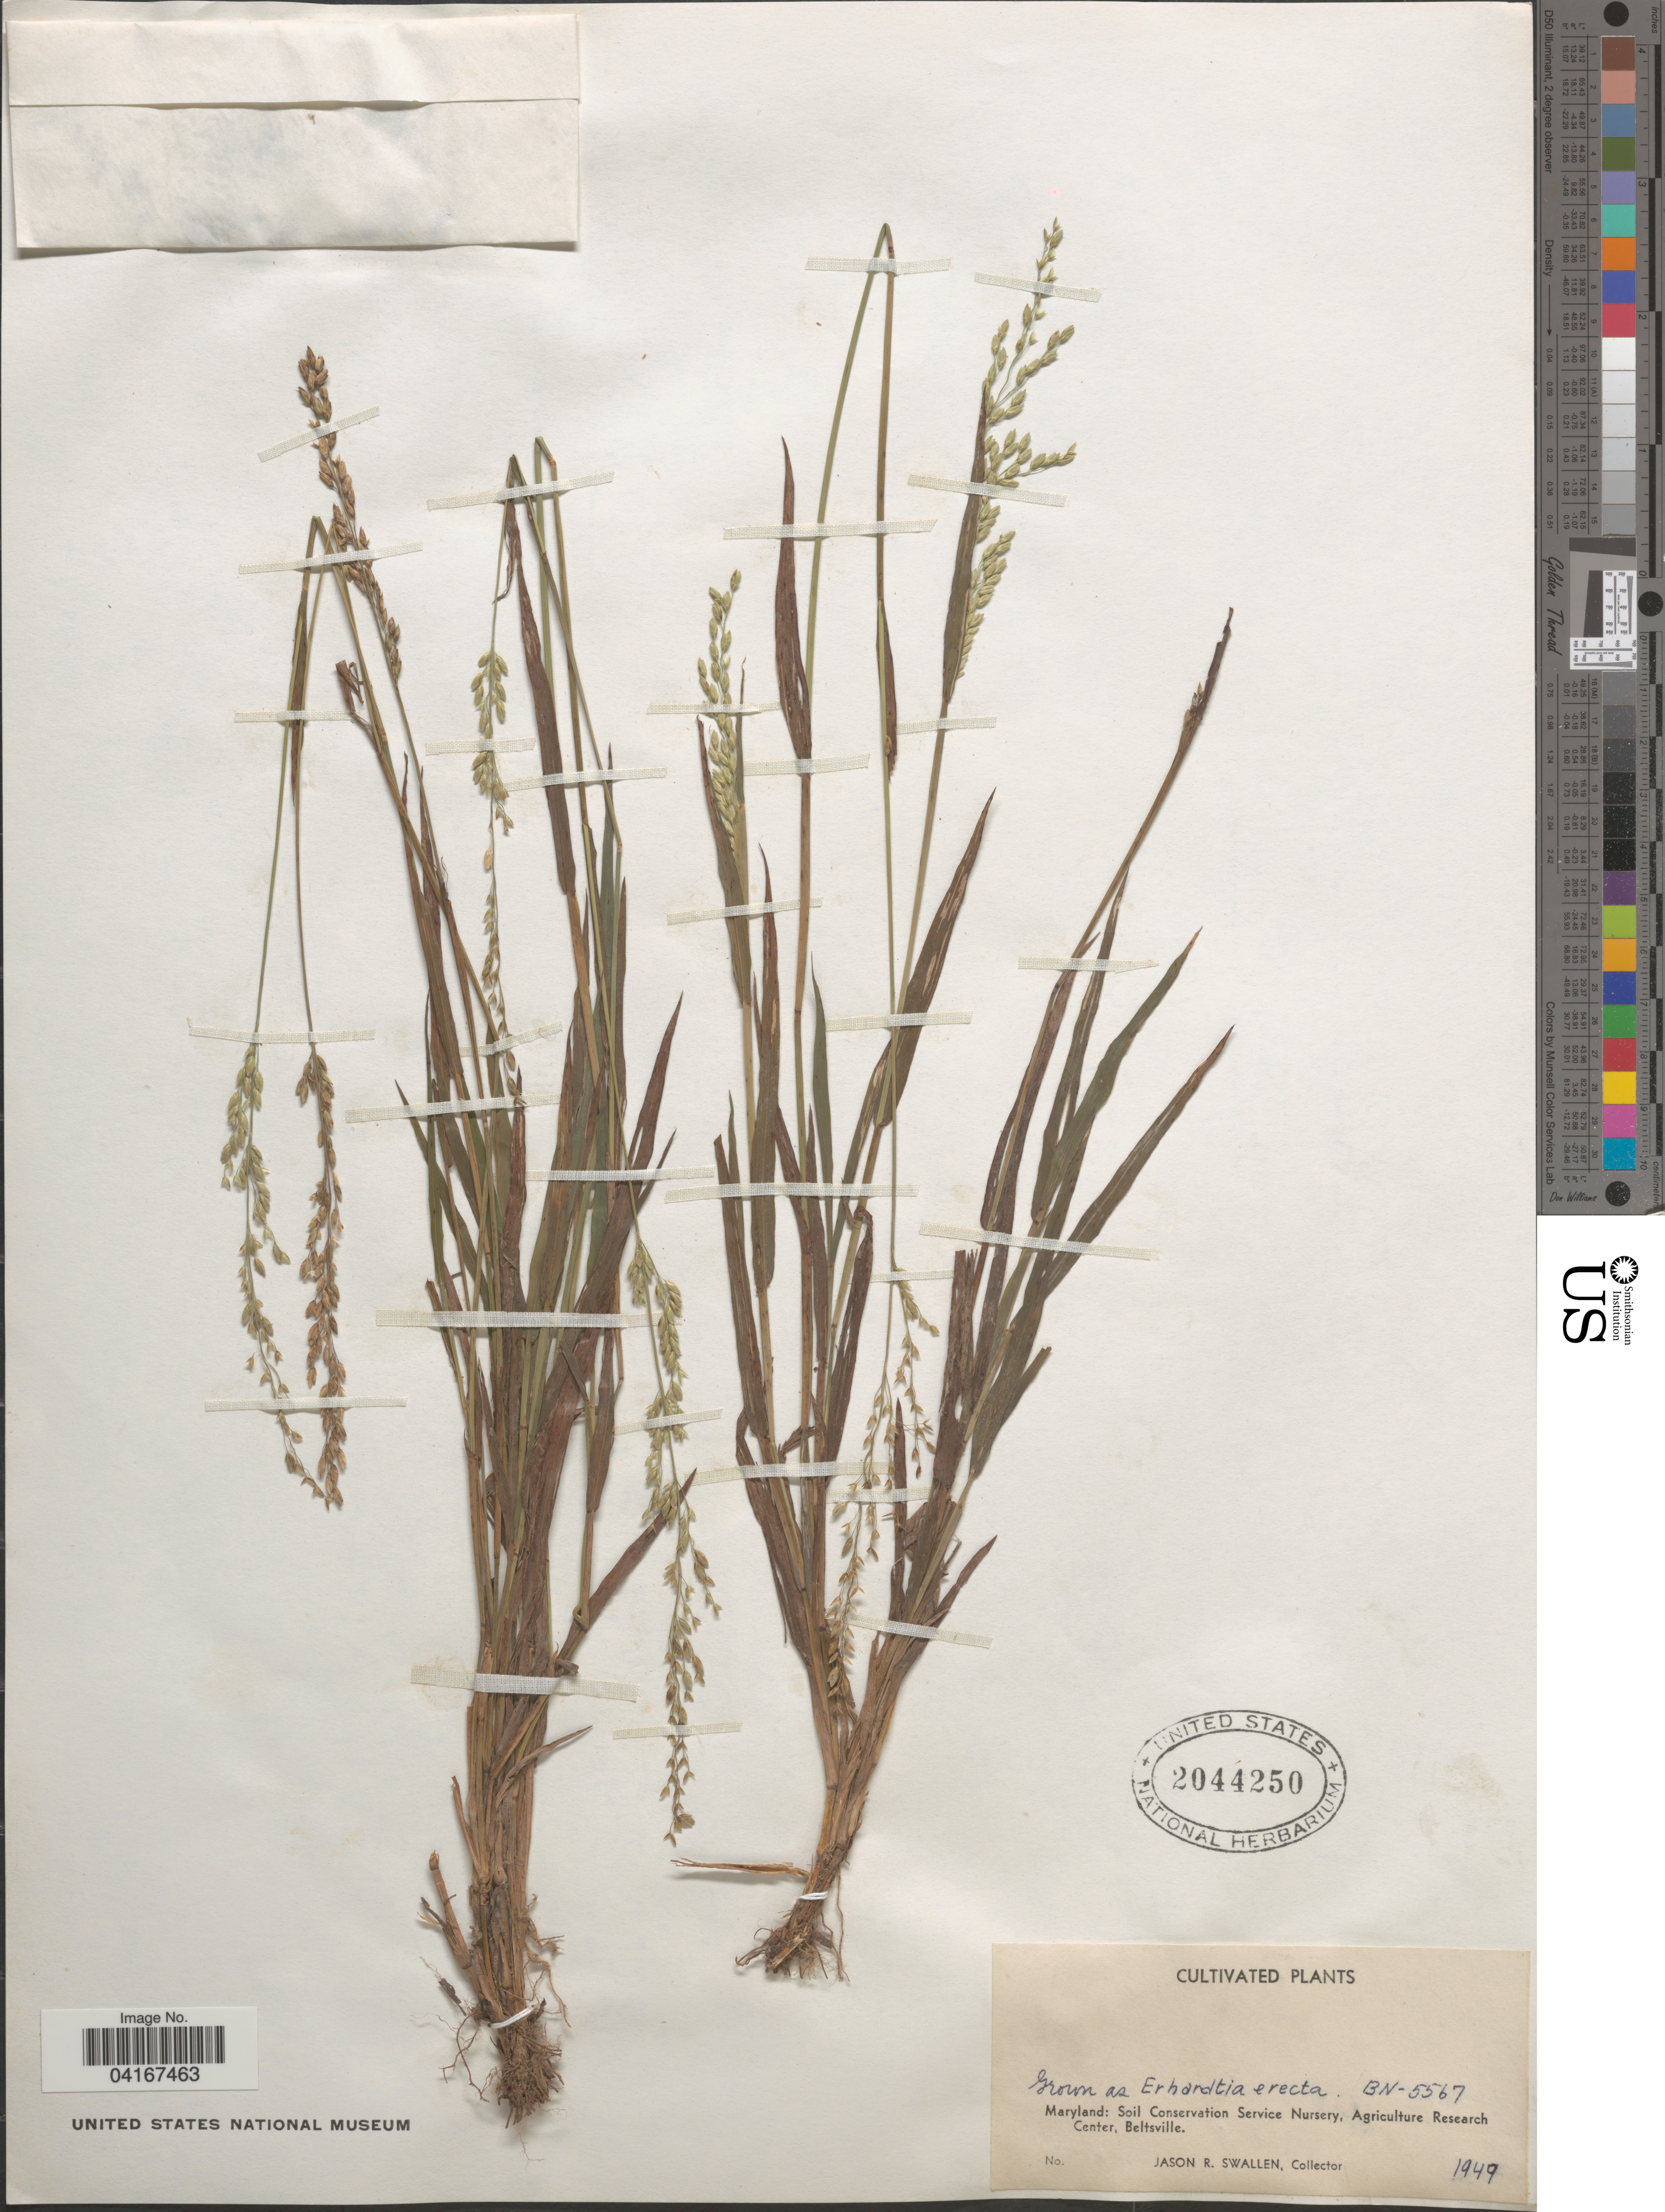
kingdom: Plantae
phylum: Tracheophyta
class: Liliopsida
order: Poales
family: Poaceae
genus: Ehrharta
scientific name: Ehrharta erecta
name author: Lam.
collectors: J. R. Swallen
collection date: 1949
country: United States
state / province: Maryland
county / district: Prince George's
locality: Soil Conservation Service Nursery, Agriculture Research Center, Beltsville.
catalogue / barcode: US 2044250